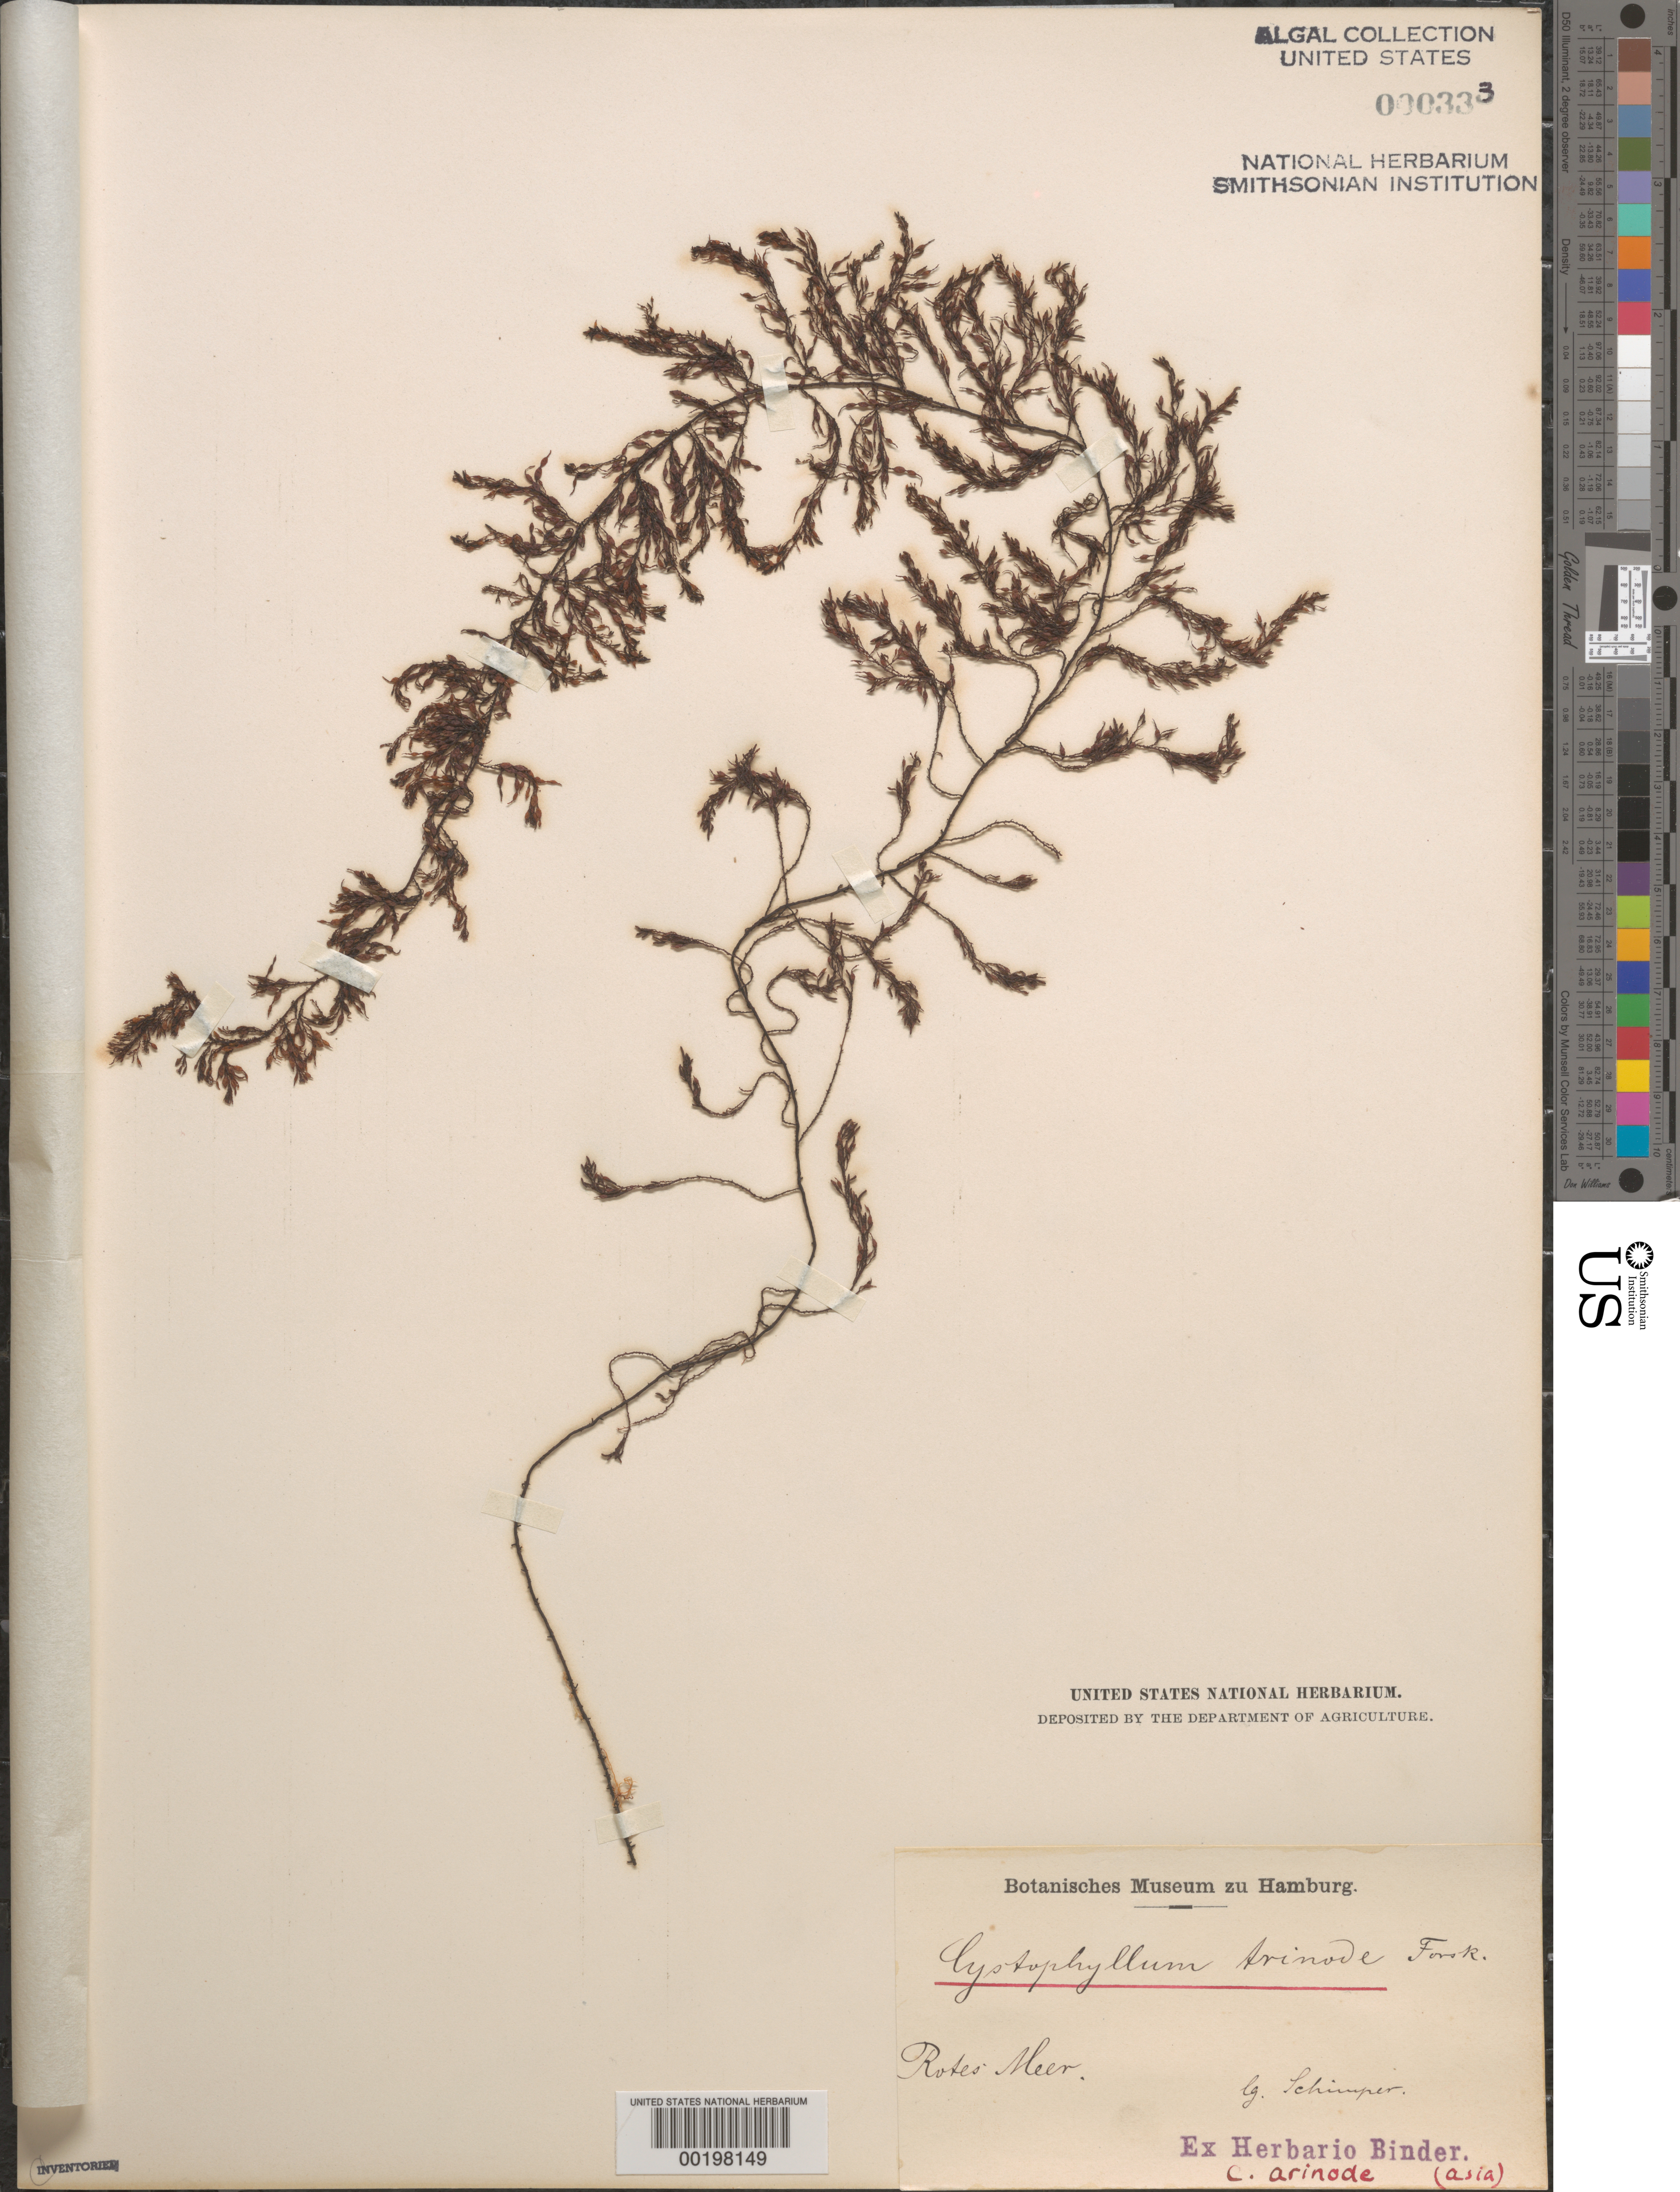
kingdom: Chromista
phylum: Ochrophyta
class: Phaeophyceae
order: Fucales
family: Sargassaceae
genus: Cystophyllum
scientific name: Cystophyllum arinode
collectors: W. Schimper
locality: Red Sea (Rotes Meer)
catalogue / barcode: US 333